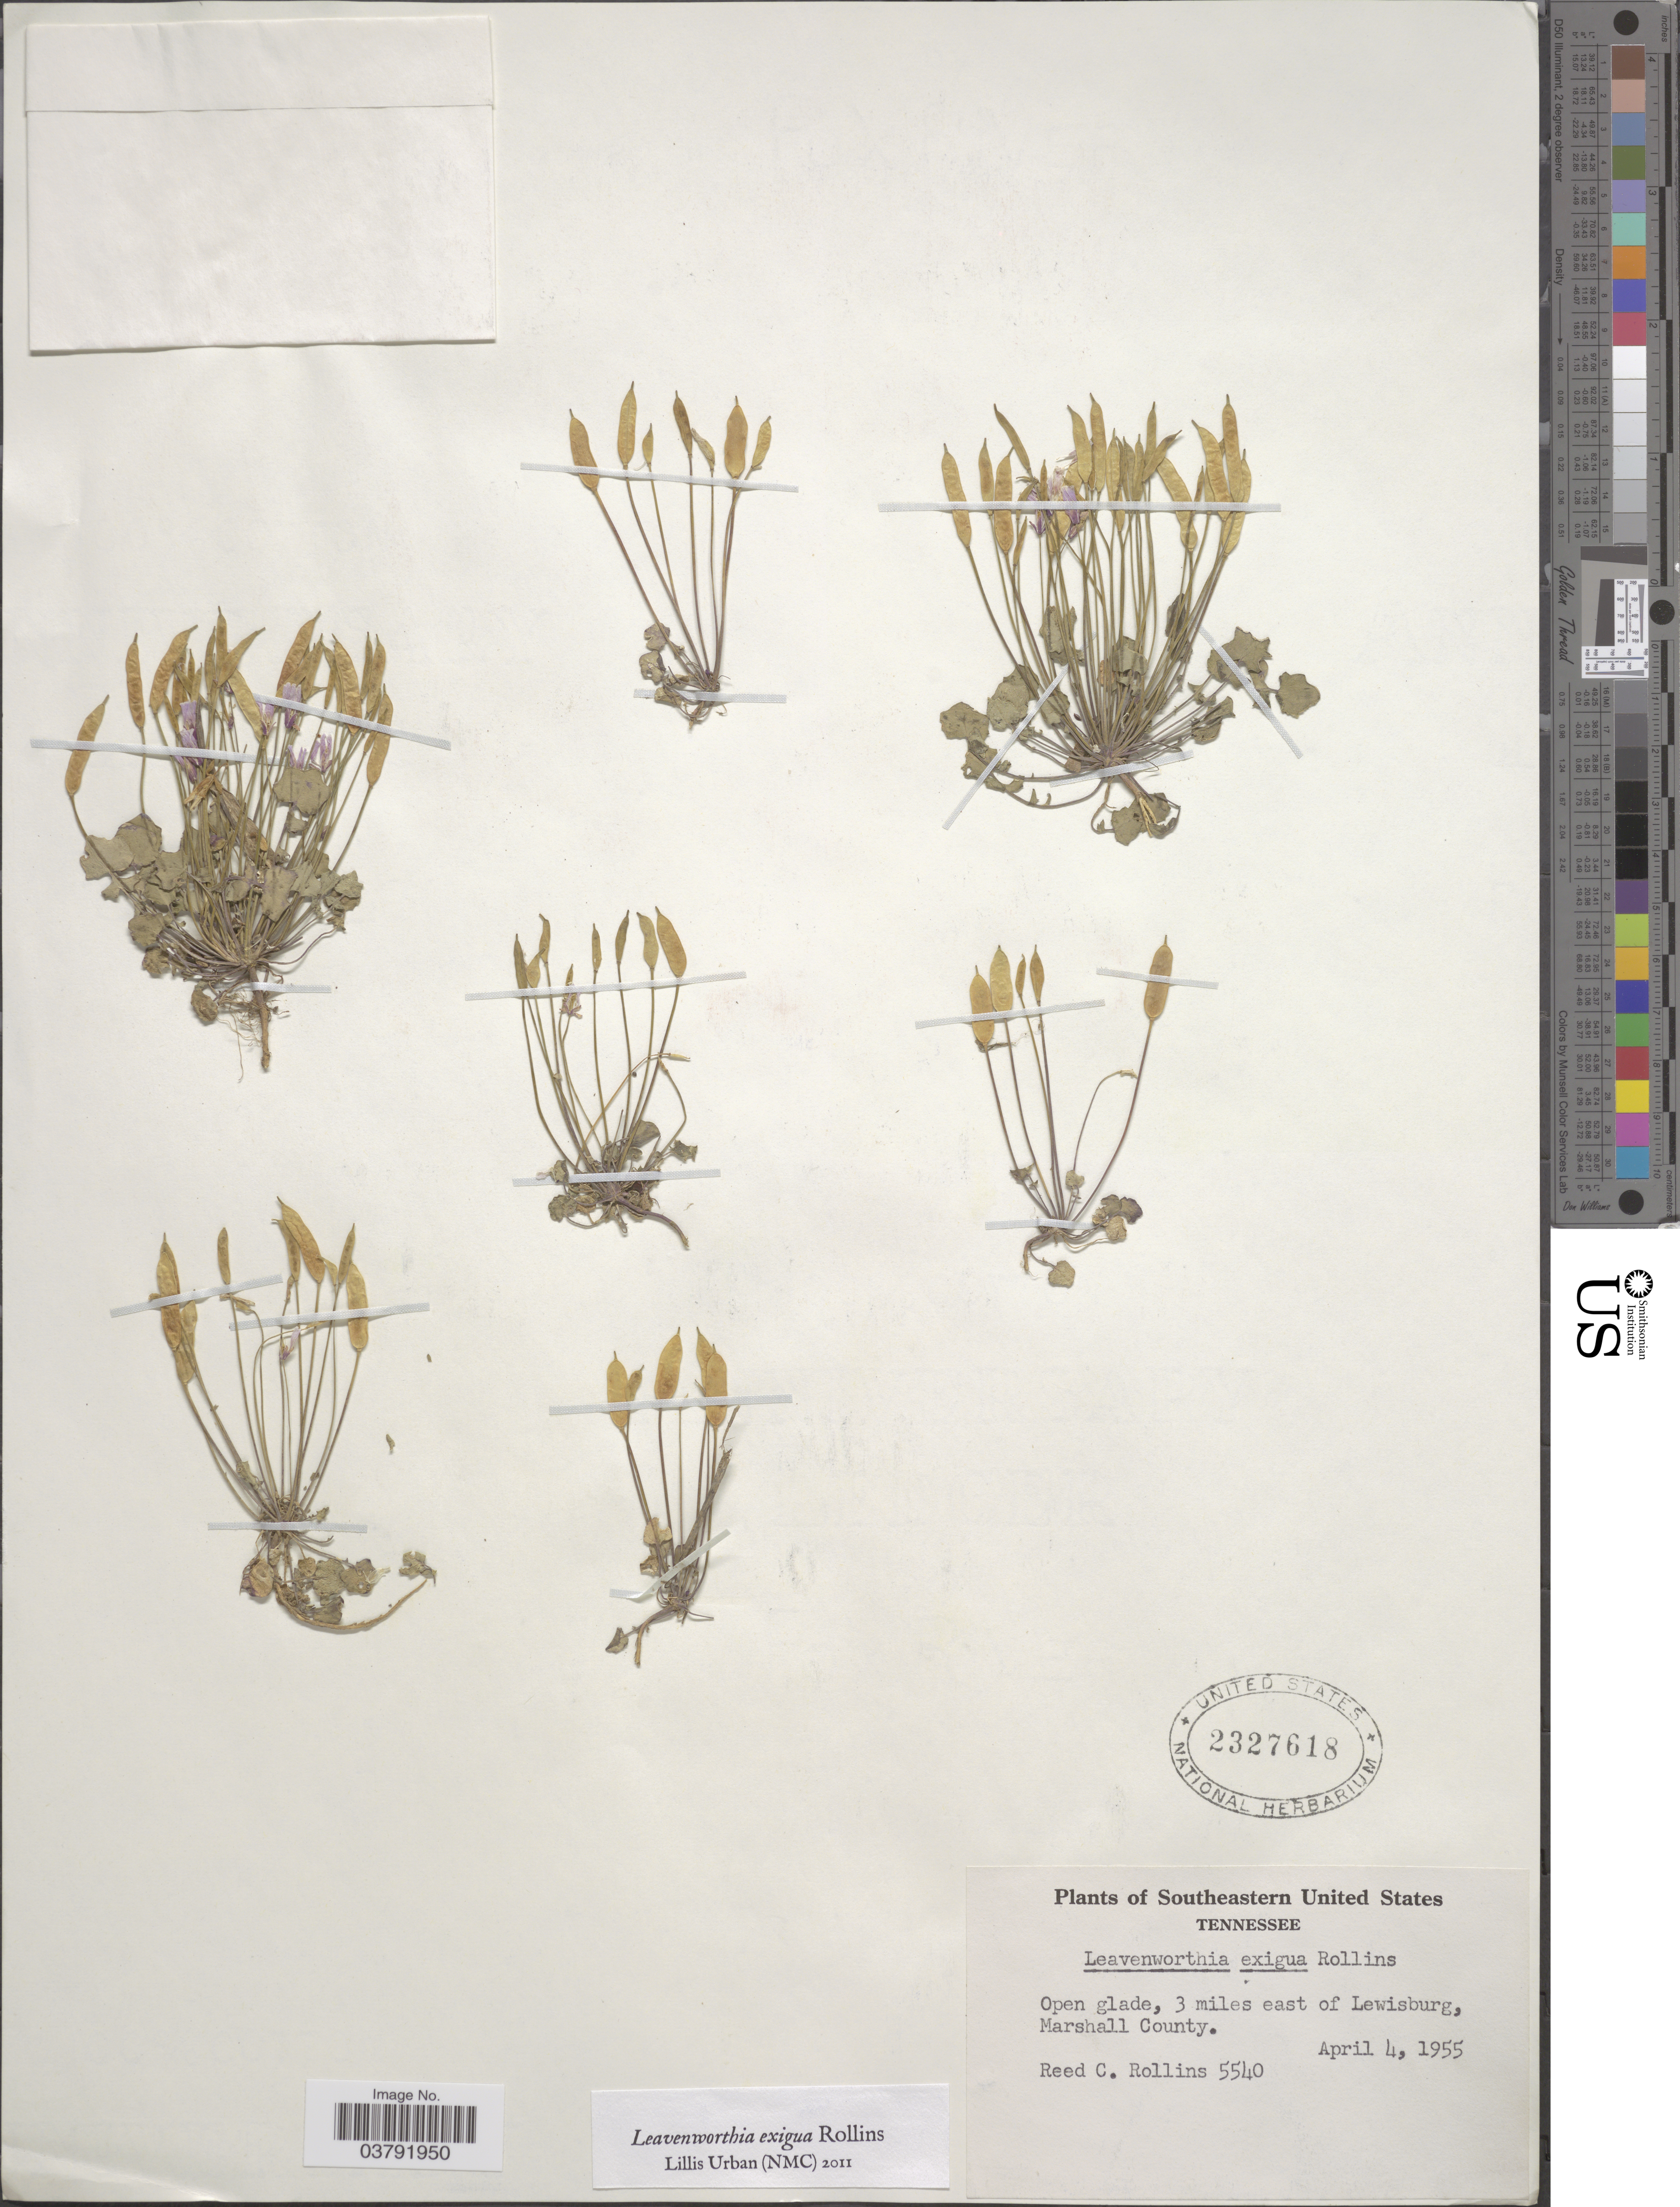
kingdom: Plantae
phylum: Tracheophyta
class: Magnoliopsida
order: Brassicales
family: Brassicaceae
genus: Leavenworthia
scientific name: Leavenworthia exigua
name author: Rollins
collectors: R. C. Rollins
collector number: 5540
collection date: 1955-04-04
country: United States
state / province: Tennessee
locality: Southeastern United States. 3 miles east of Lewisburg, Marshall County.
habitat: open glade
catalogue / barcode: US 2327618